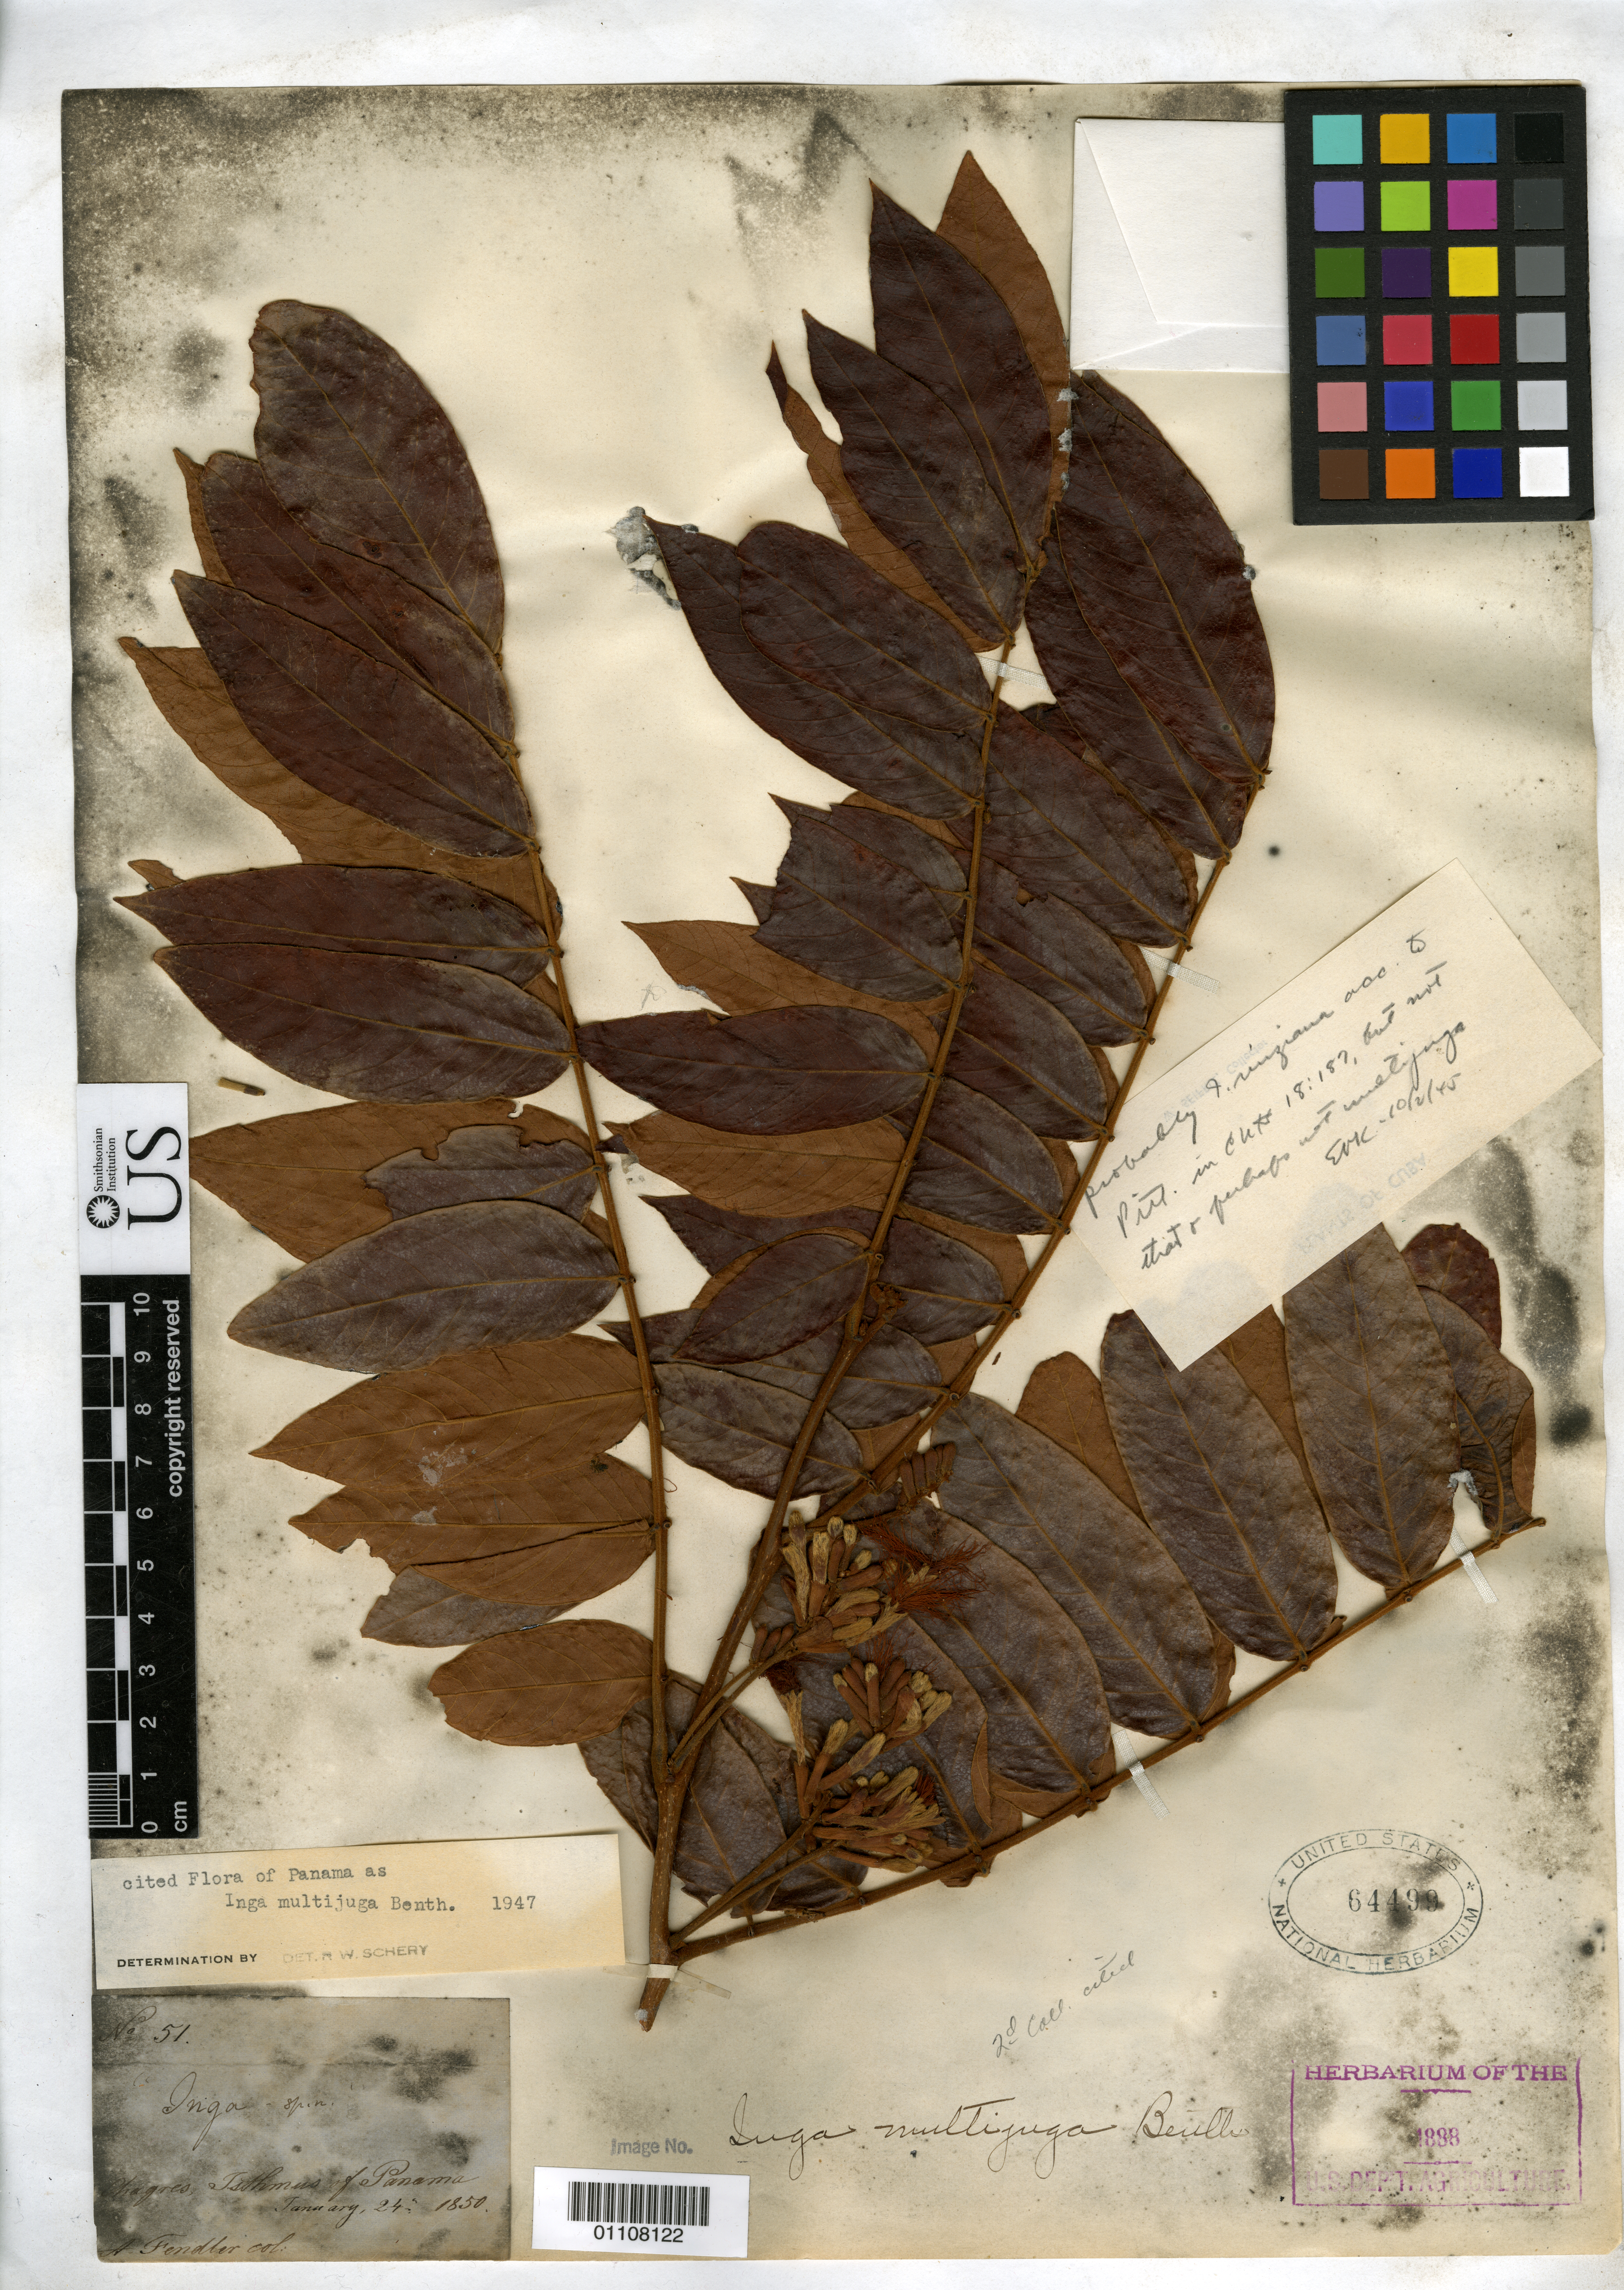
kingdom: Plantae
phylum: Tracheophyta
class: Magnoliopsida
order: Fabales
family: Fabaceae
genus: Inga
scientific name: Inga multijuga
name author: Benth.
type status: Syntype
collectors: A. Fendler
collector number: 51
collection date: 1850-01-24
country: Panama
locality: Chagres River, Isthmus of Panama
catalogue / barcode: US 64499